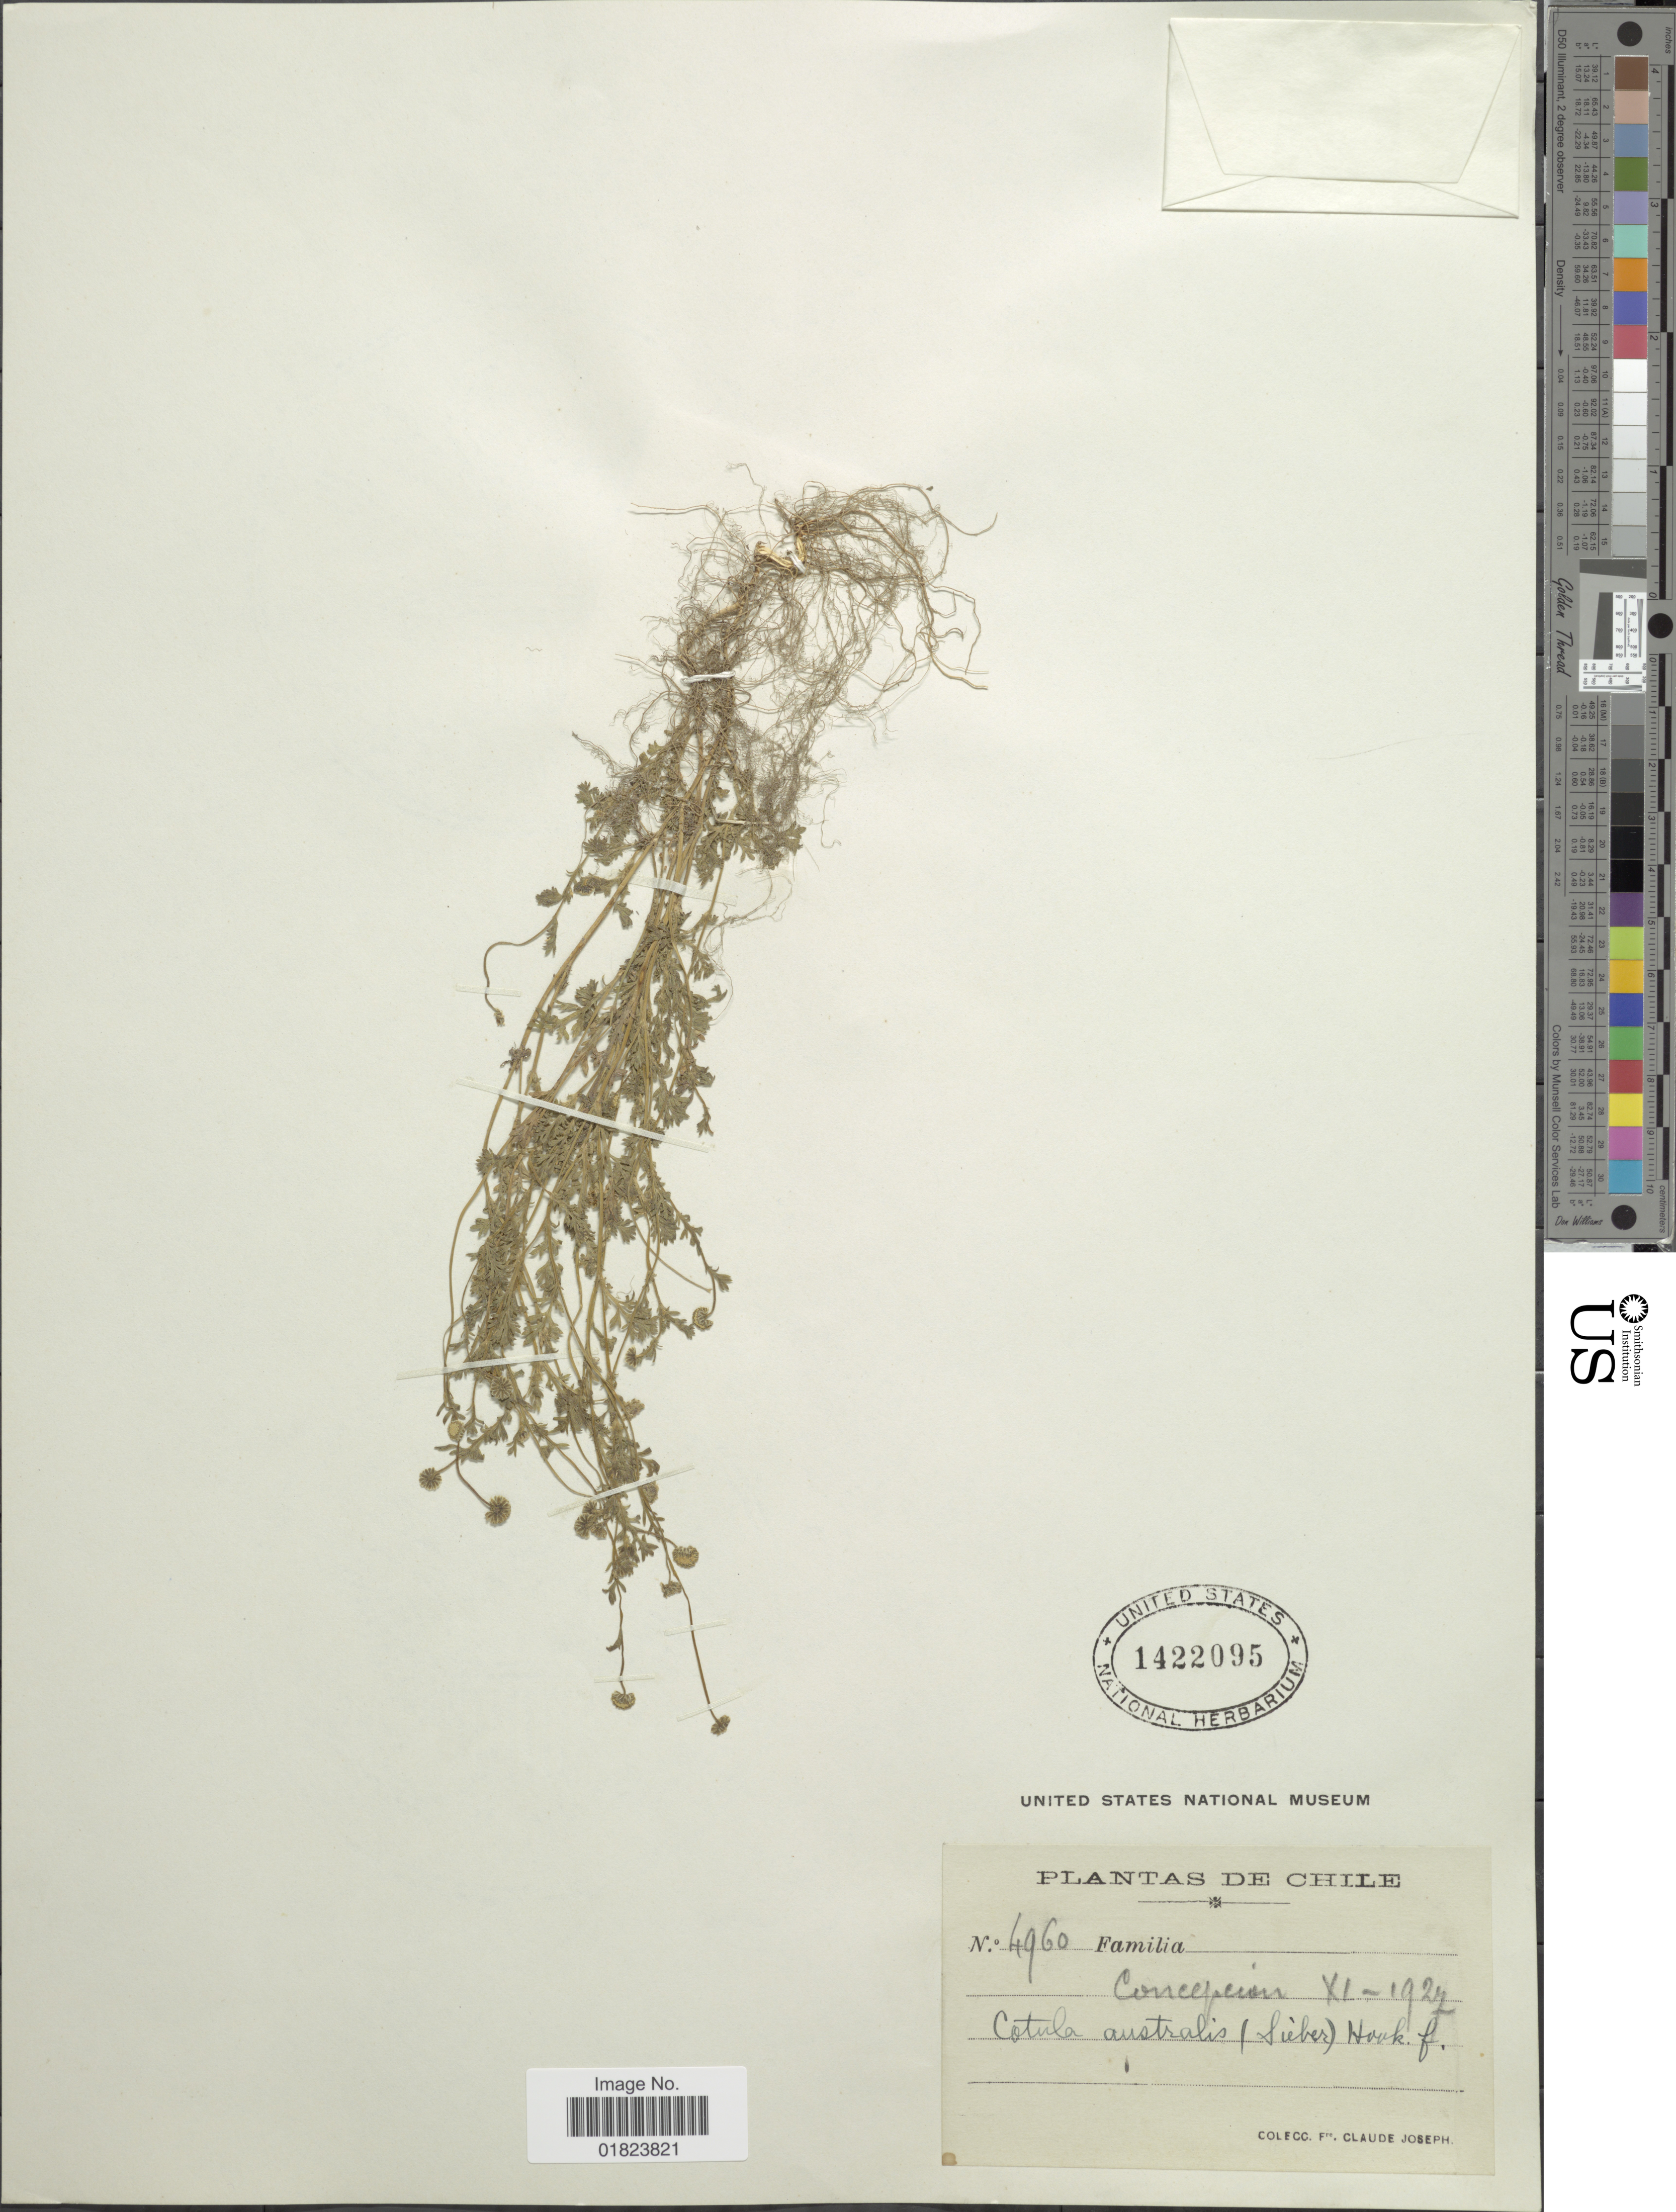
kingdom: Plantae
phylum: Tracheophyta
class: Magnoliopsida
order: Asterales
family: Asteraceae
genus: Cotula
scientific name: Cotula australis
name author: (Sieber ex Spreng.) Hook. f.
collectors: Bro. Claude-Joseph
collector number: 4960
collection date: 1927-11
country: Chile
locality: Concepción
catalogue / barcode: US 1422095